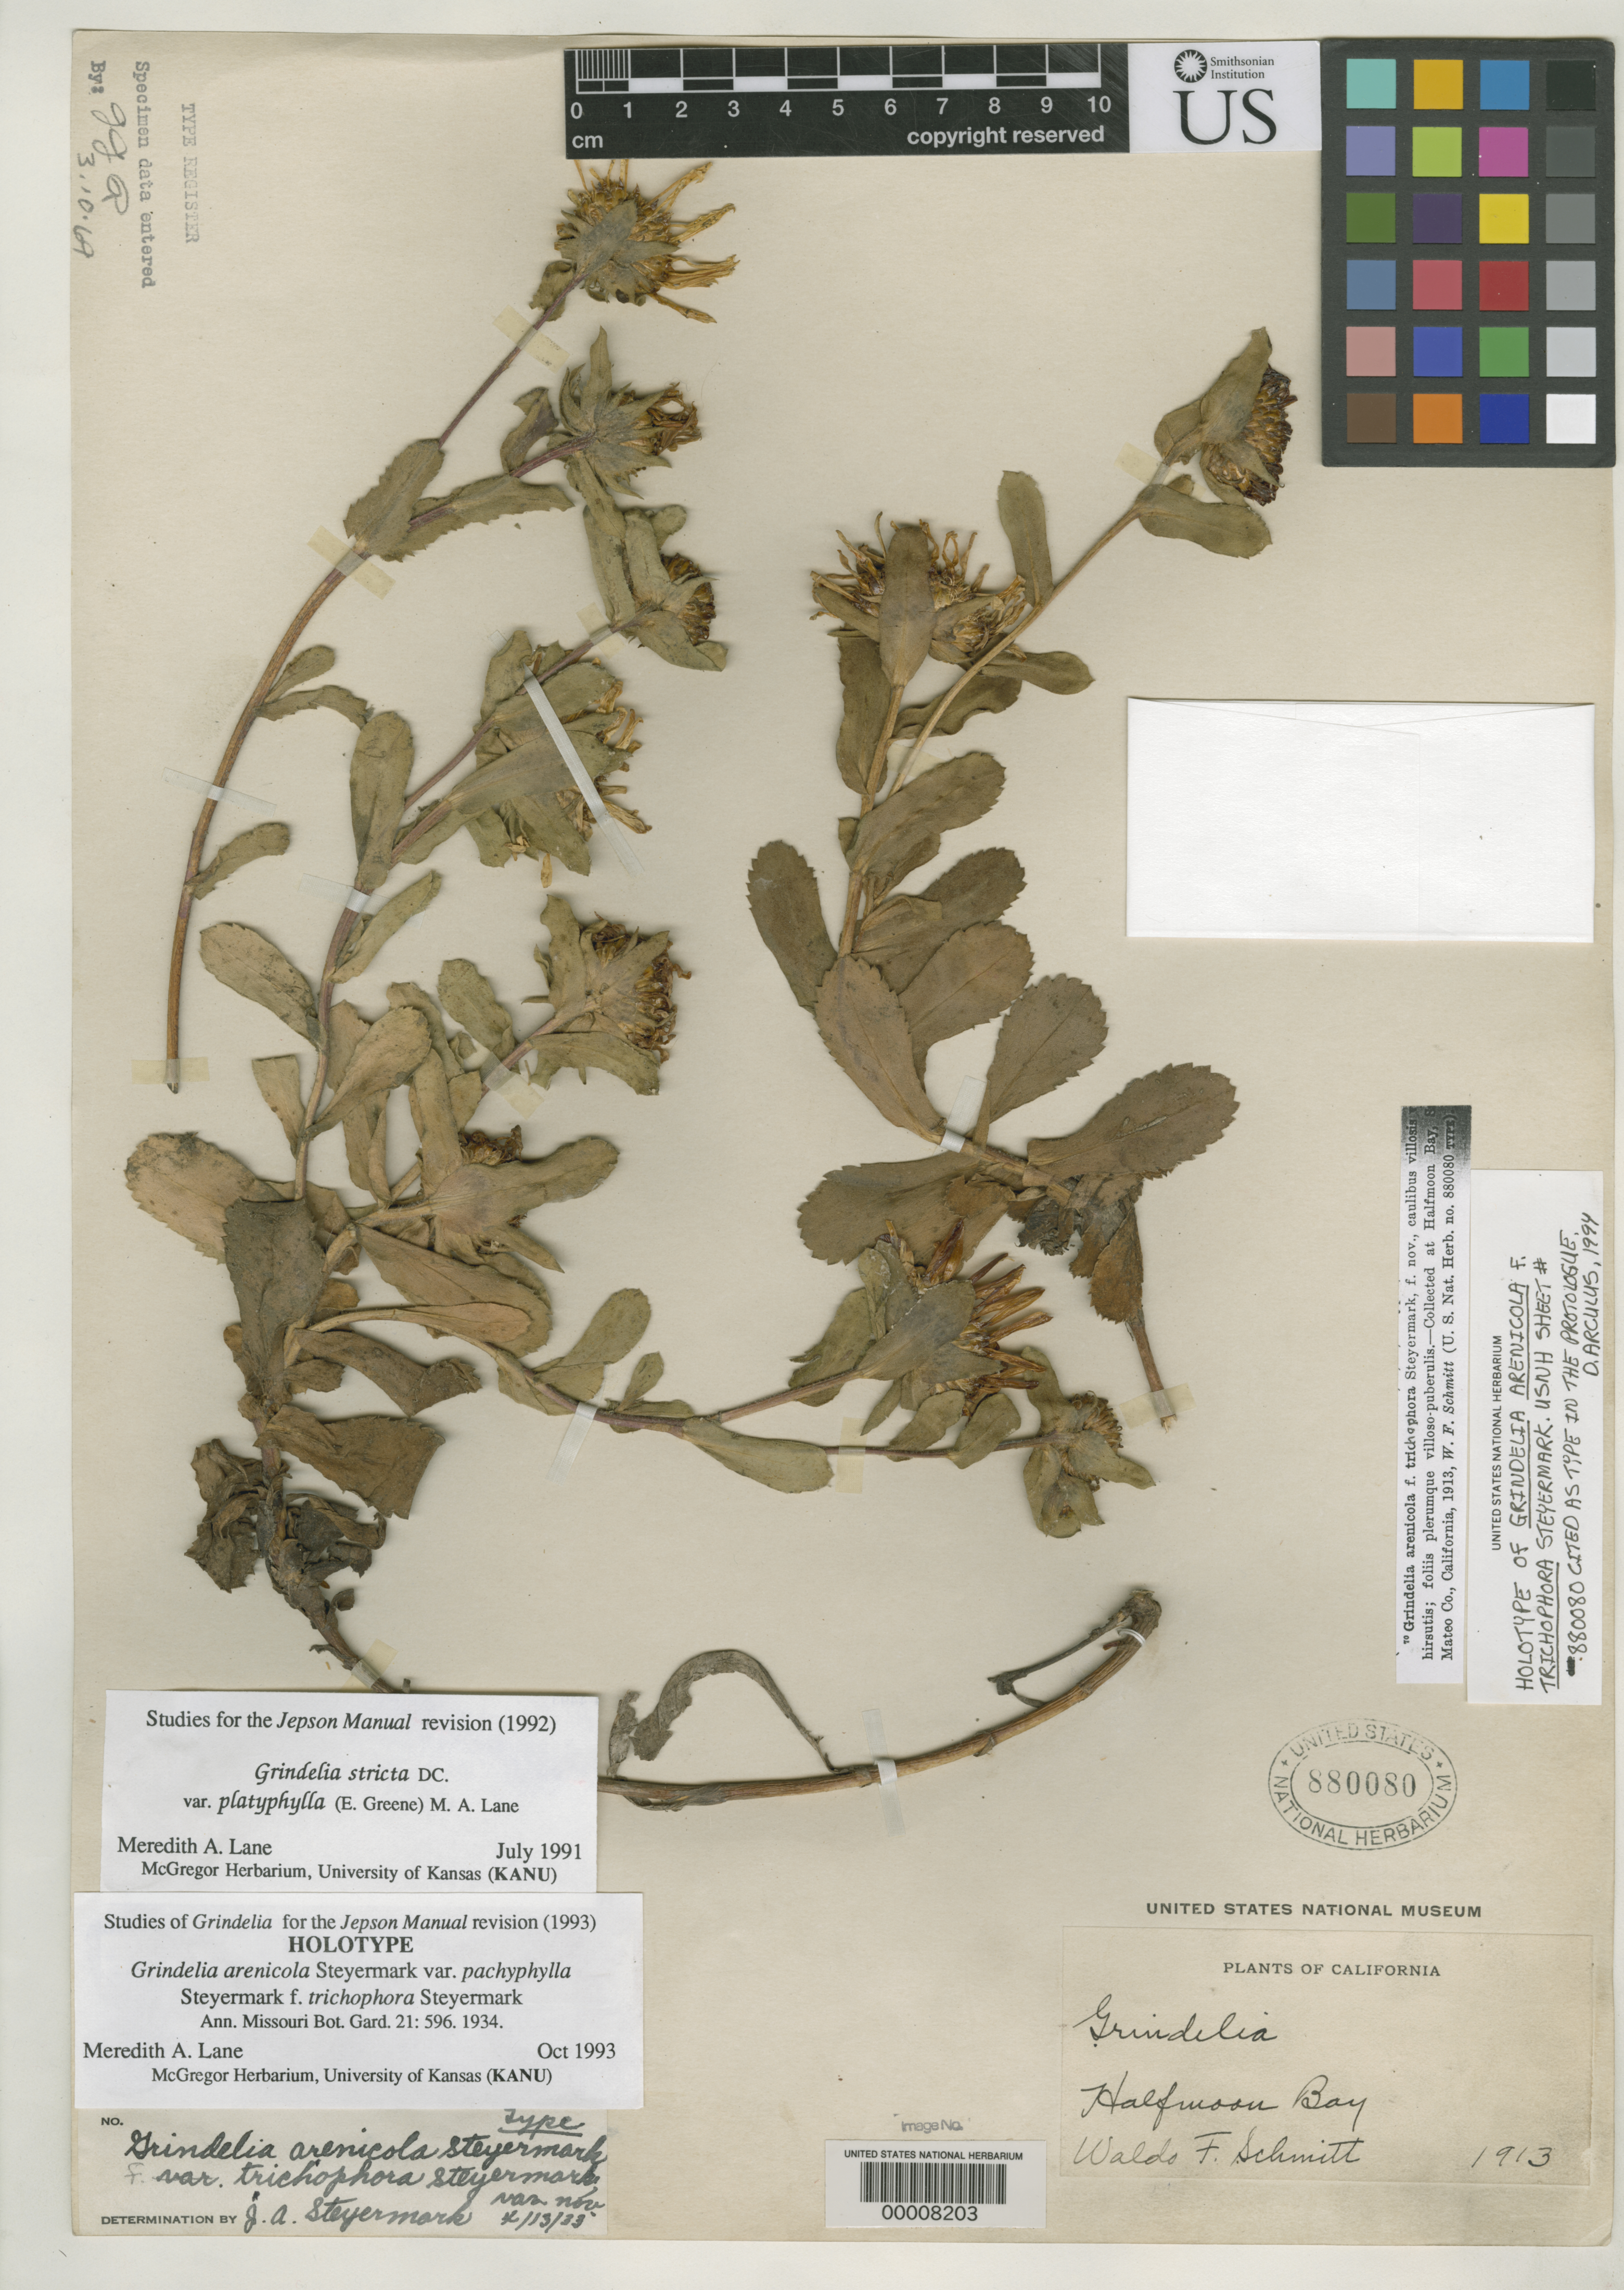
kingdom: Plantae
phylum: Tracheophyta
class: Magnoliopsida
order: Asterales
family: Asteraceae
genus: Grindelia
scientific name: Grindelia arenicola f. trichophora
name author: Steyerm.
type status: Holotype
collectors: W. L. Schmitt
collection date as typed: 1913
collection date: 1913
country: United States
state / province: California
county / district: San Mateo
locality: Halfmoon Bay.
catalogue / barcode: US 880080